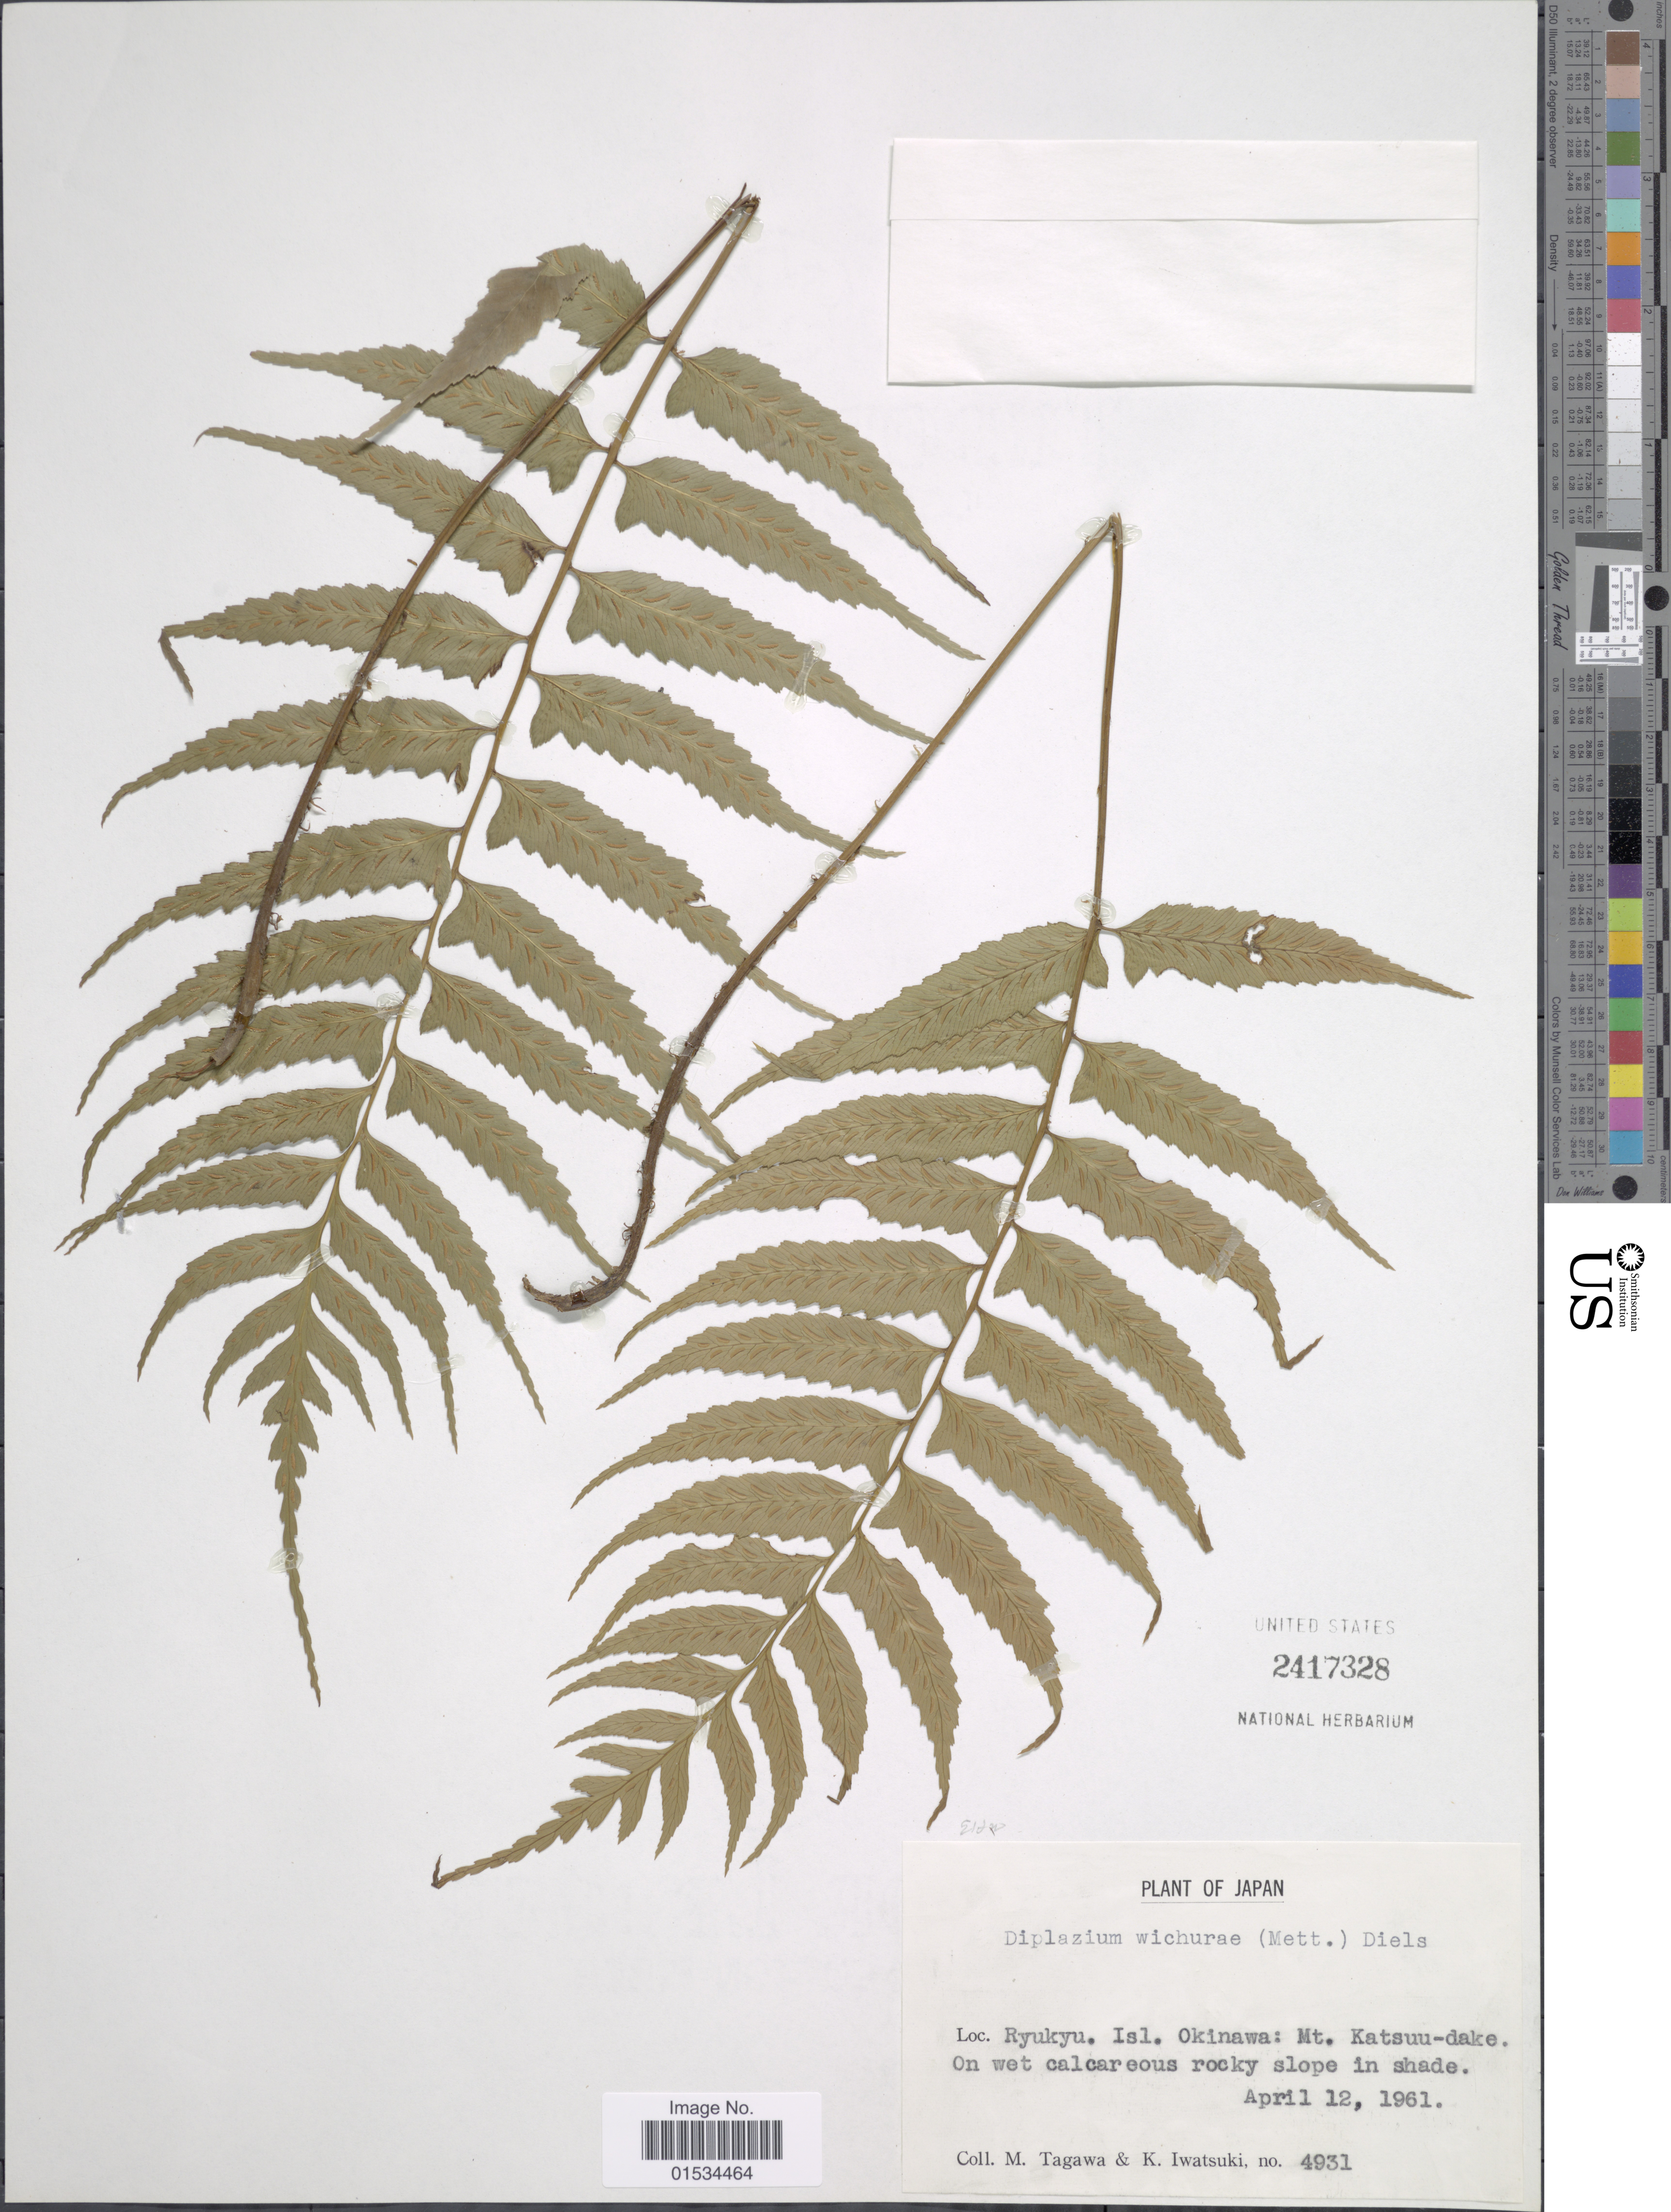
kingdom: Plantae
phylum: Tracheophyta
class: Polypodiopsida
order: Polypodiales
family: Athyriaceae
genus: Diplazium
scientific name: Diplazium wichurae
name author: (Mett.) Diels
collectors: M. Tagawa & K. Iwatsuki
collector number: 4931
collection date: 1961-04-12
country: Japan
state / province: Okinawa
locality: Ryului. Isl., Mt. Katsuu-dake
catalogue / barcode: US 2417328